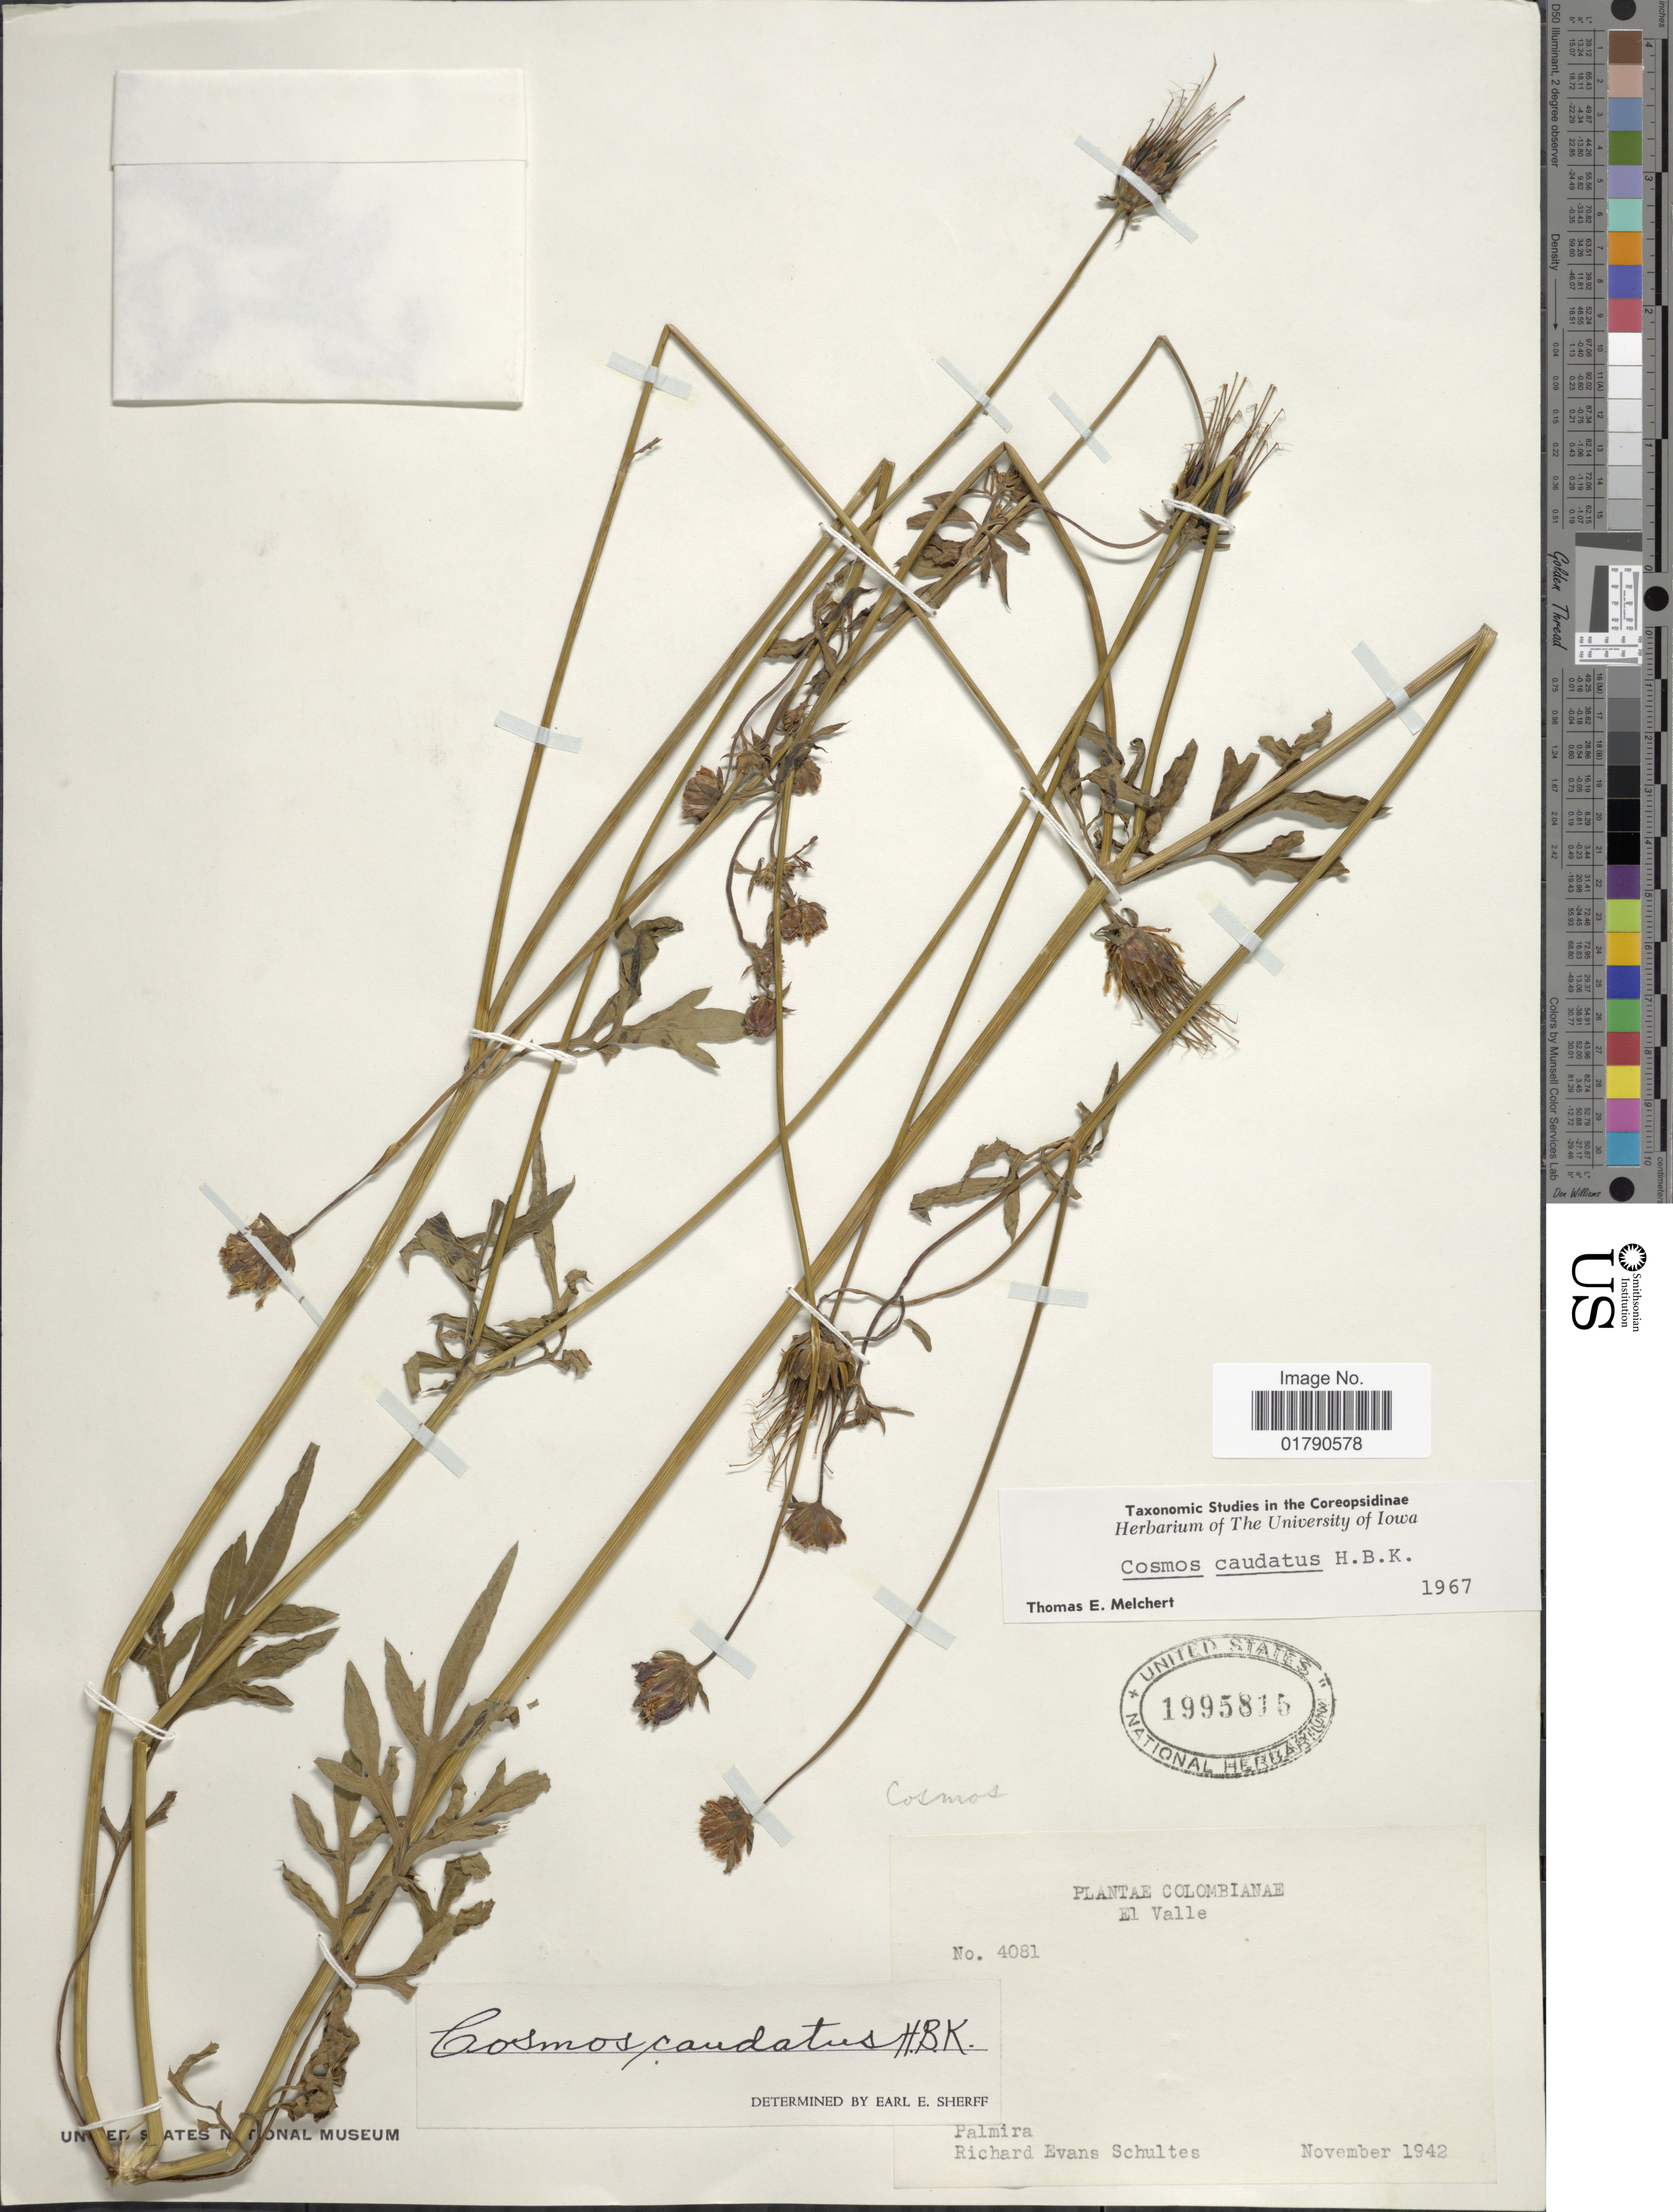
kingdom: Plantae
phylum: Tracheophyta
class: Magnoliopsida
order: Asterales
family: Asteraceae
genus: Cosmos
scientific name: Cosmos caudatus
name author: Kunth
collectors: R. E. Schultes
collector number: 4081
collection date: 1942-11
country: Colombia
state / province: Valle del Cauca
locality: El Valle, Palmira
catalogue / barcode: US 1995815